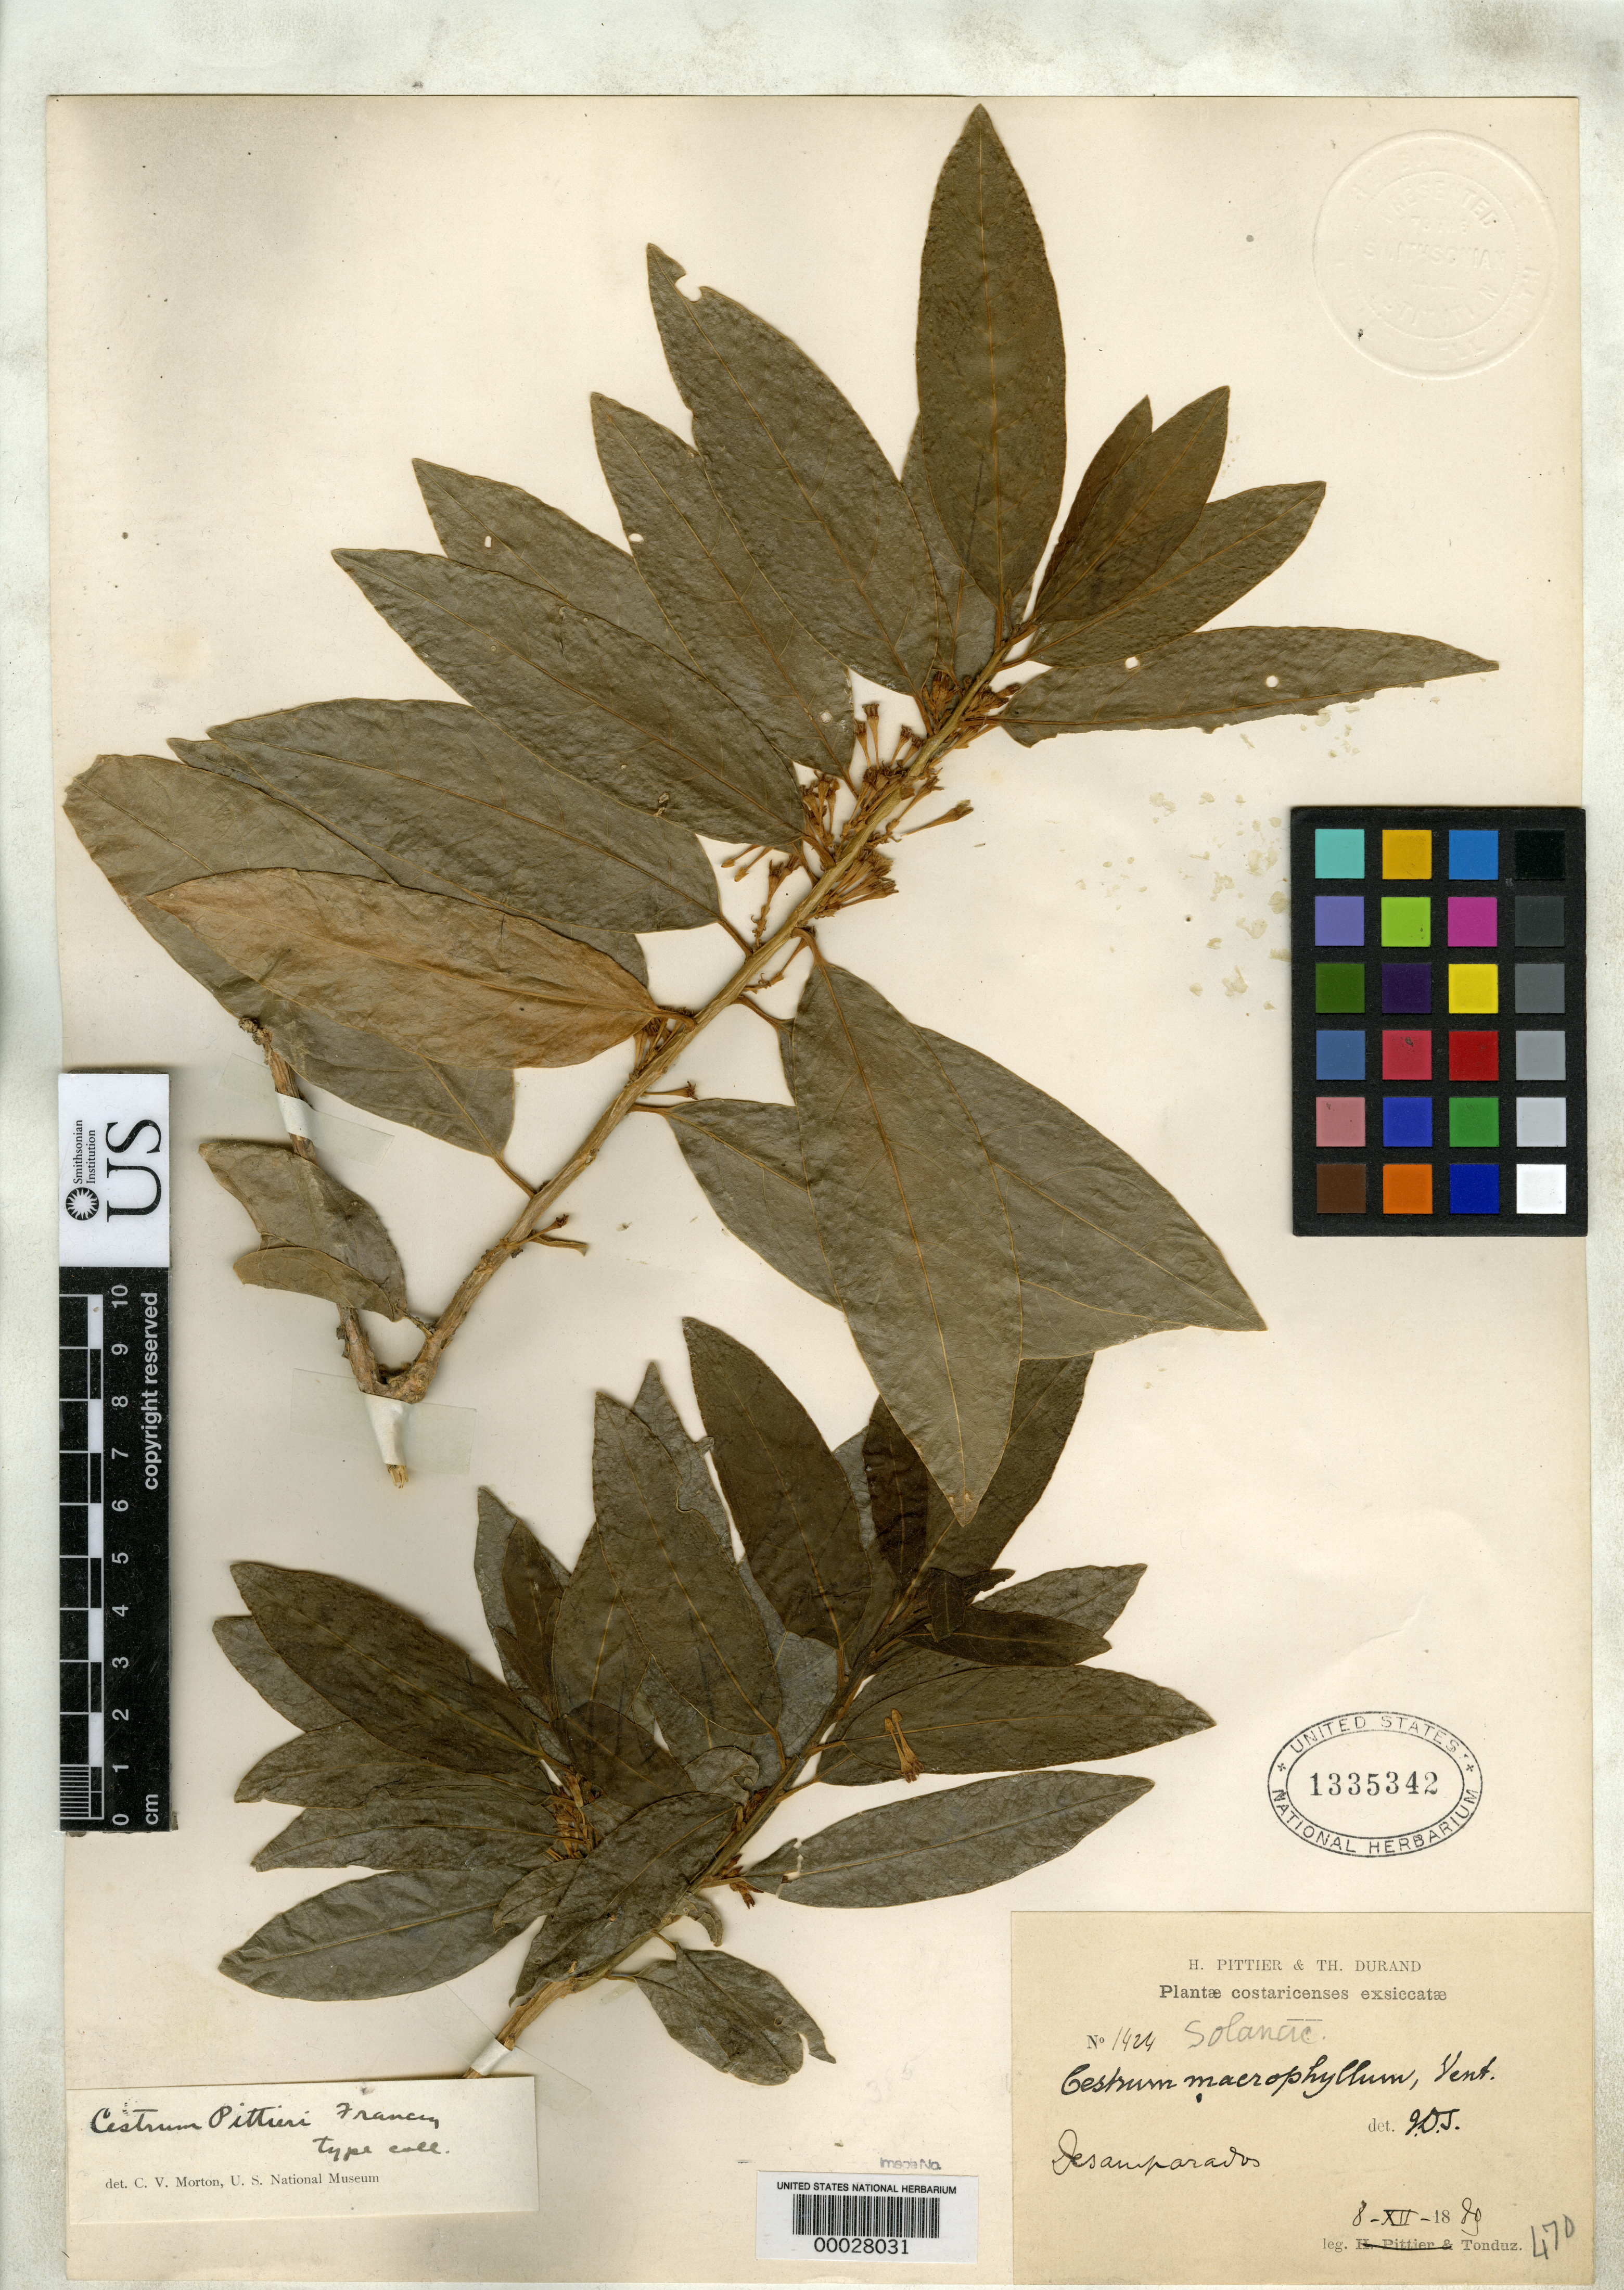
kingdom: Plantae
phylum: Tracheophyta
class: Magnoliopsida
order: Solanales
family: Solanaceae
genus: Cestrum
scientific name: Cestrum pittieri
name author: Francey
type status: Isosyntype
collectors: A. Tonduz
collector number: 1424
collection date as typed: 08 Jul 1918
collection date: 1918-07-08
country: Costa Rica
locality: Pres de Desamparados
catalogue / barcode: US 1335342